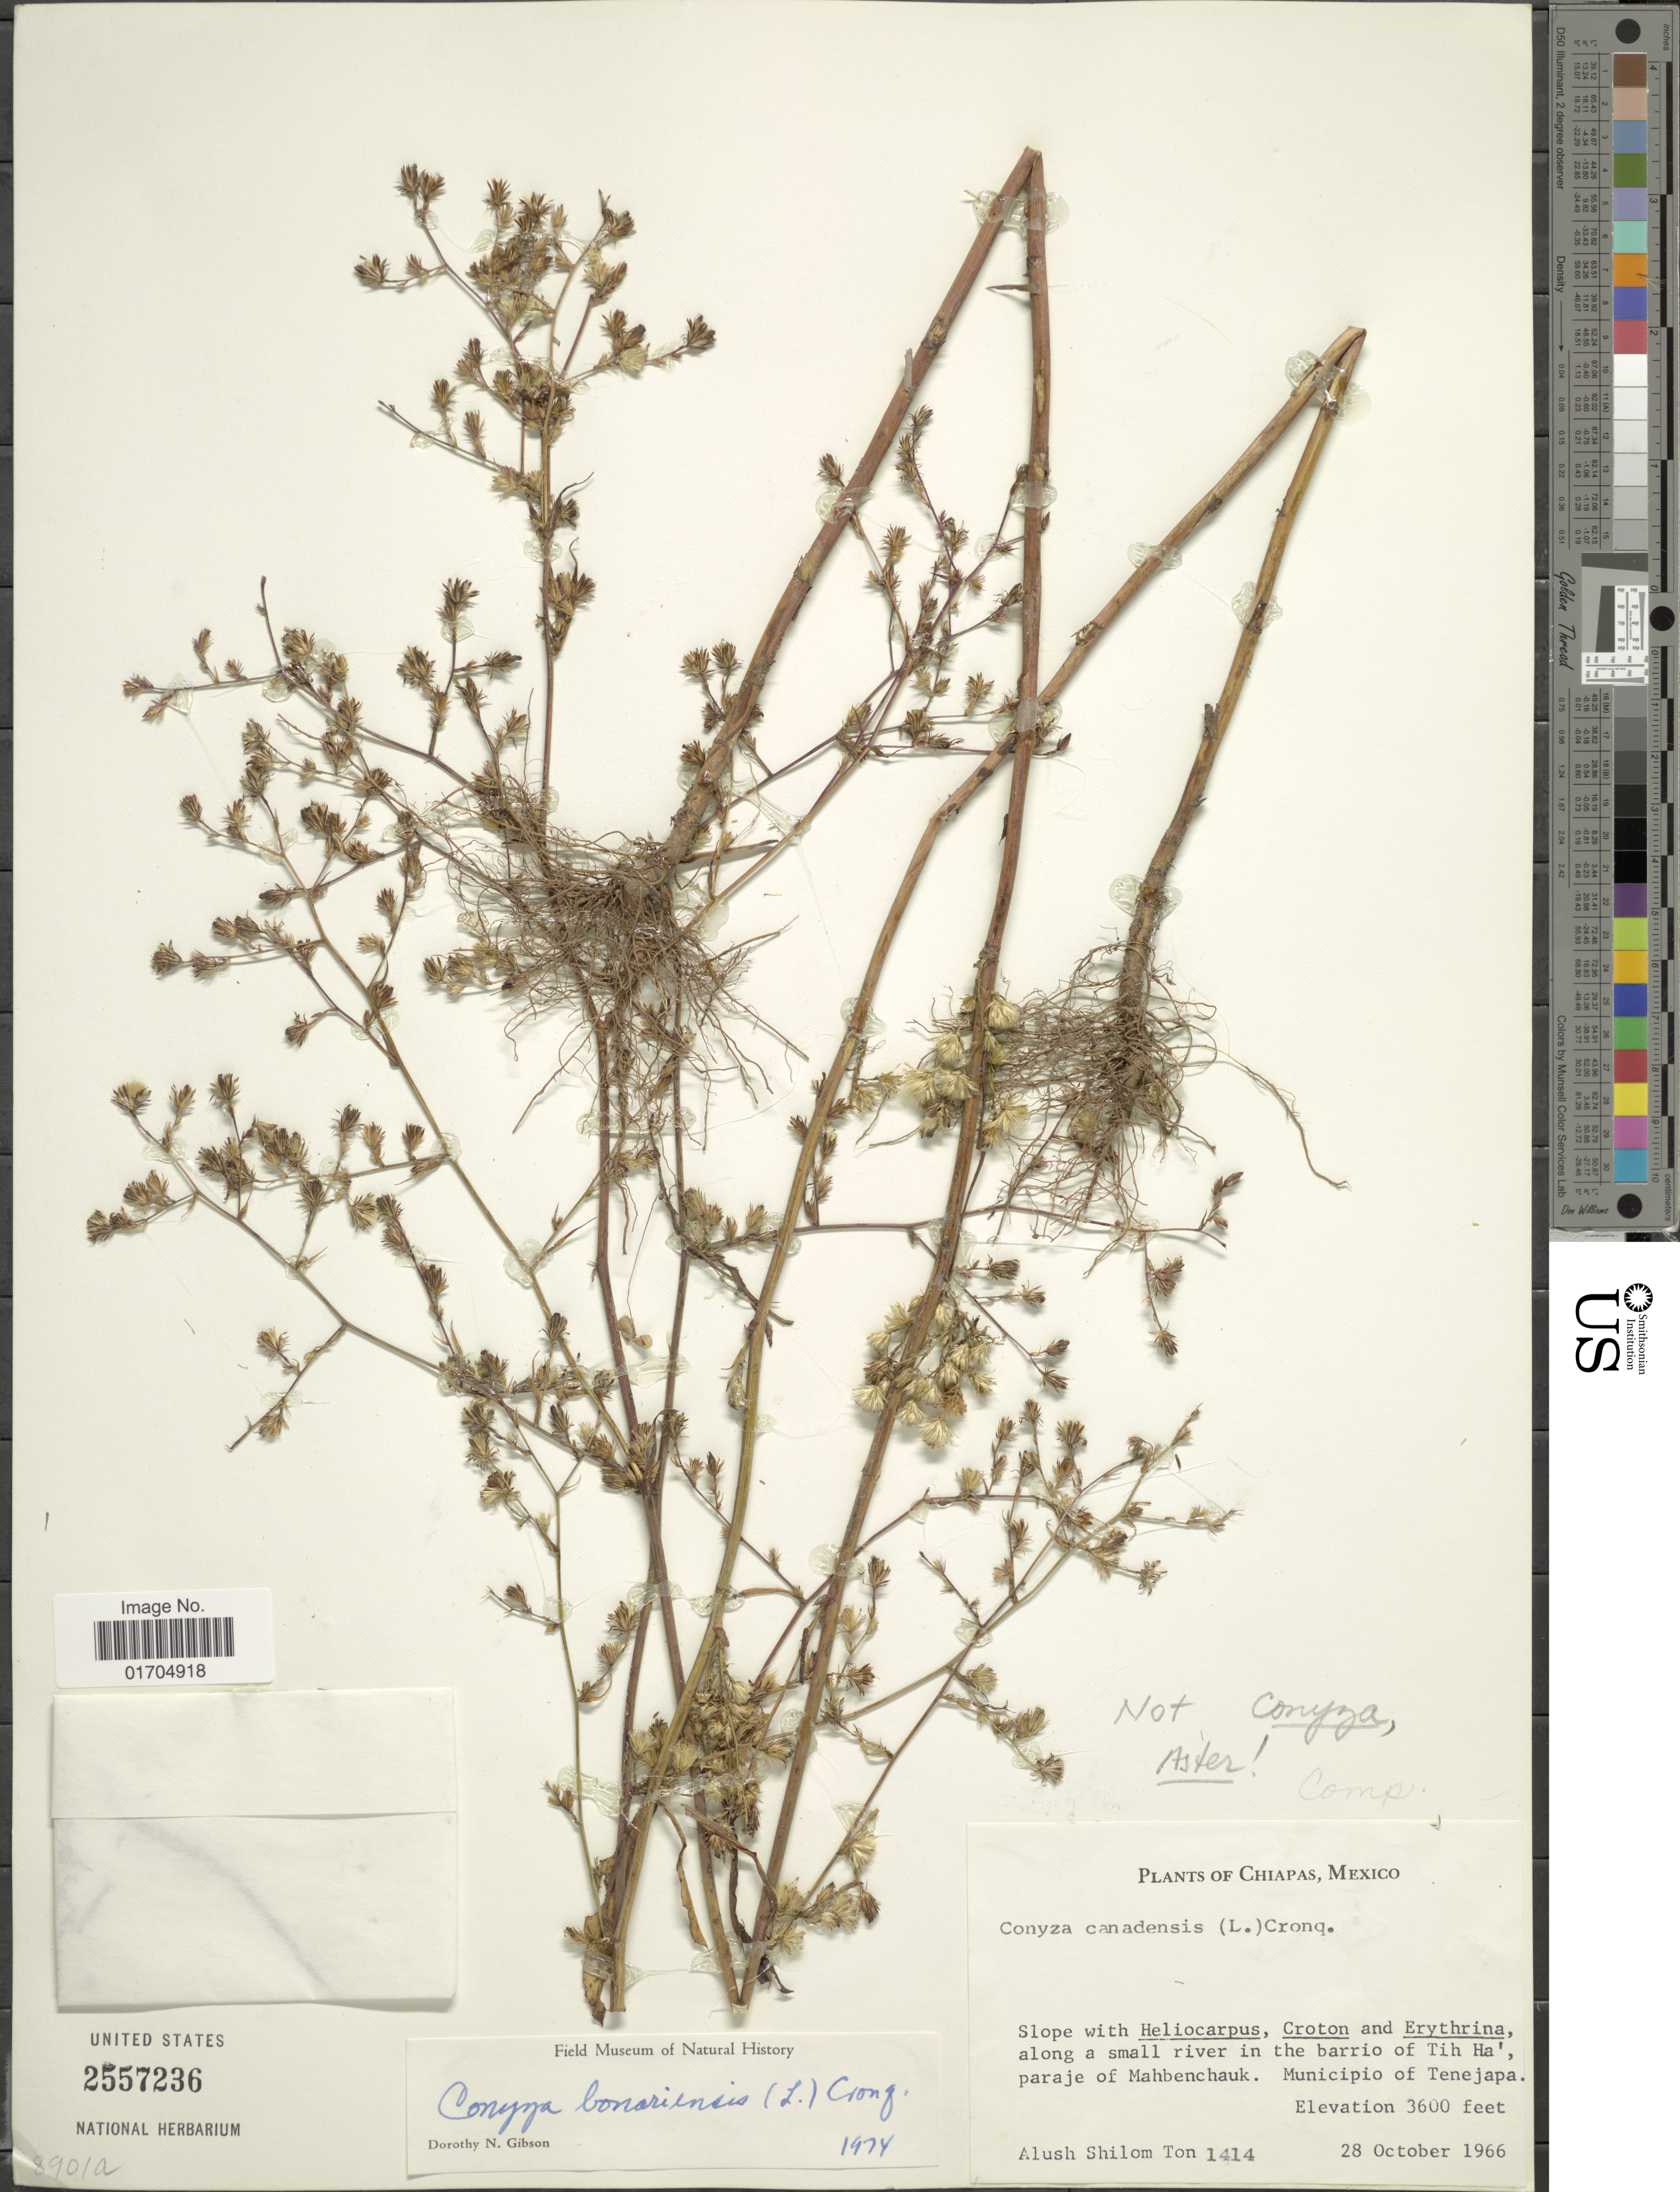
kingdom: Plantae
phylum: Tracheophyta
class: Magnoliopsida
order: Asterales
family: Asteraceae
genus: Symphyotrichum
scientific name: Symphyotrichum subulatum var. parviflorum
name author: (Nees) S.D. Sundb.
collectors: A. S. Ton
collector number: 1414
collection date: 1966-10-28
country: Mexico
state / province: Chiapas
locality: Along a small river in the barrio of Tih Ha', paraje of Mahbenchauk. Municipio of Tenejapa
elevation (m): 1097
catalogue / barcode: US 2557236